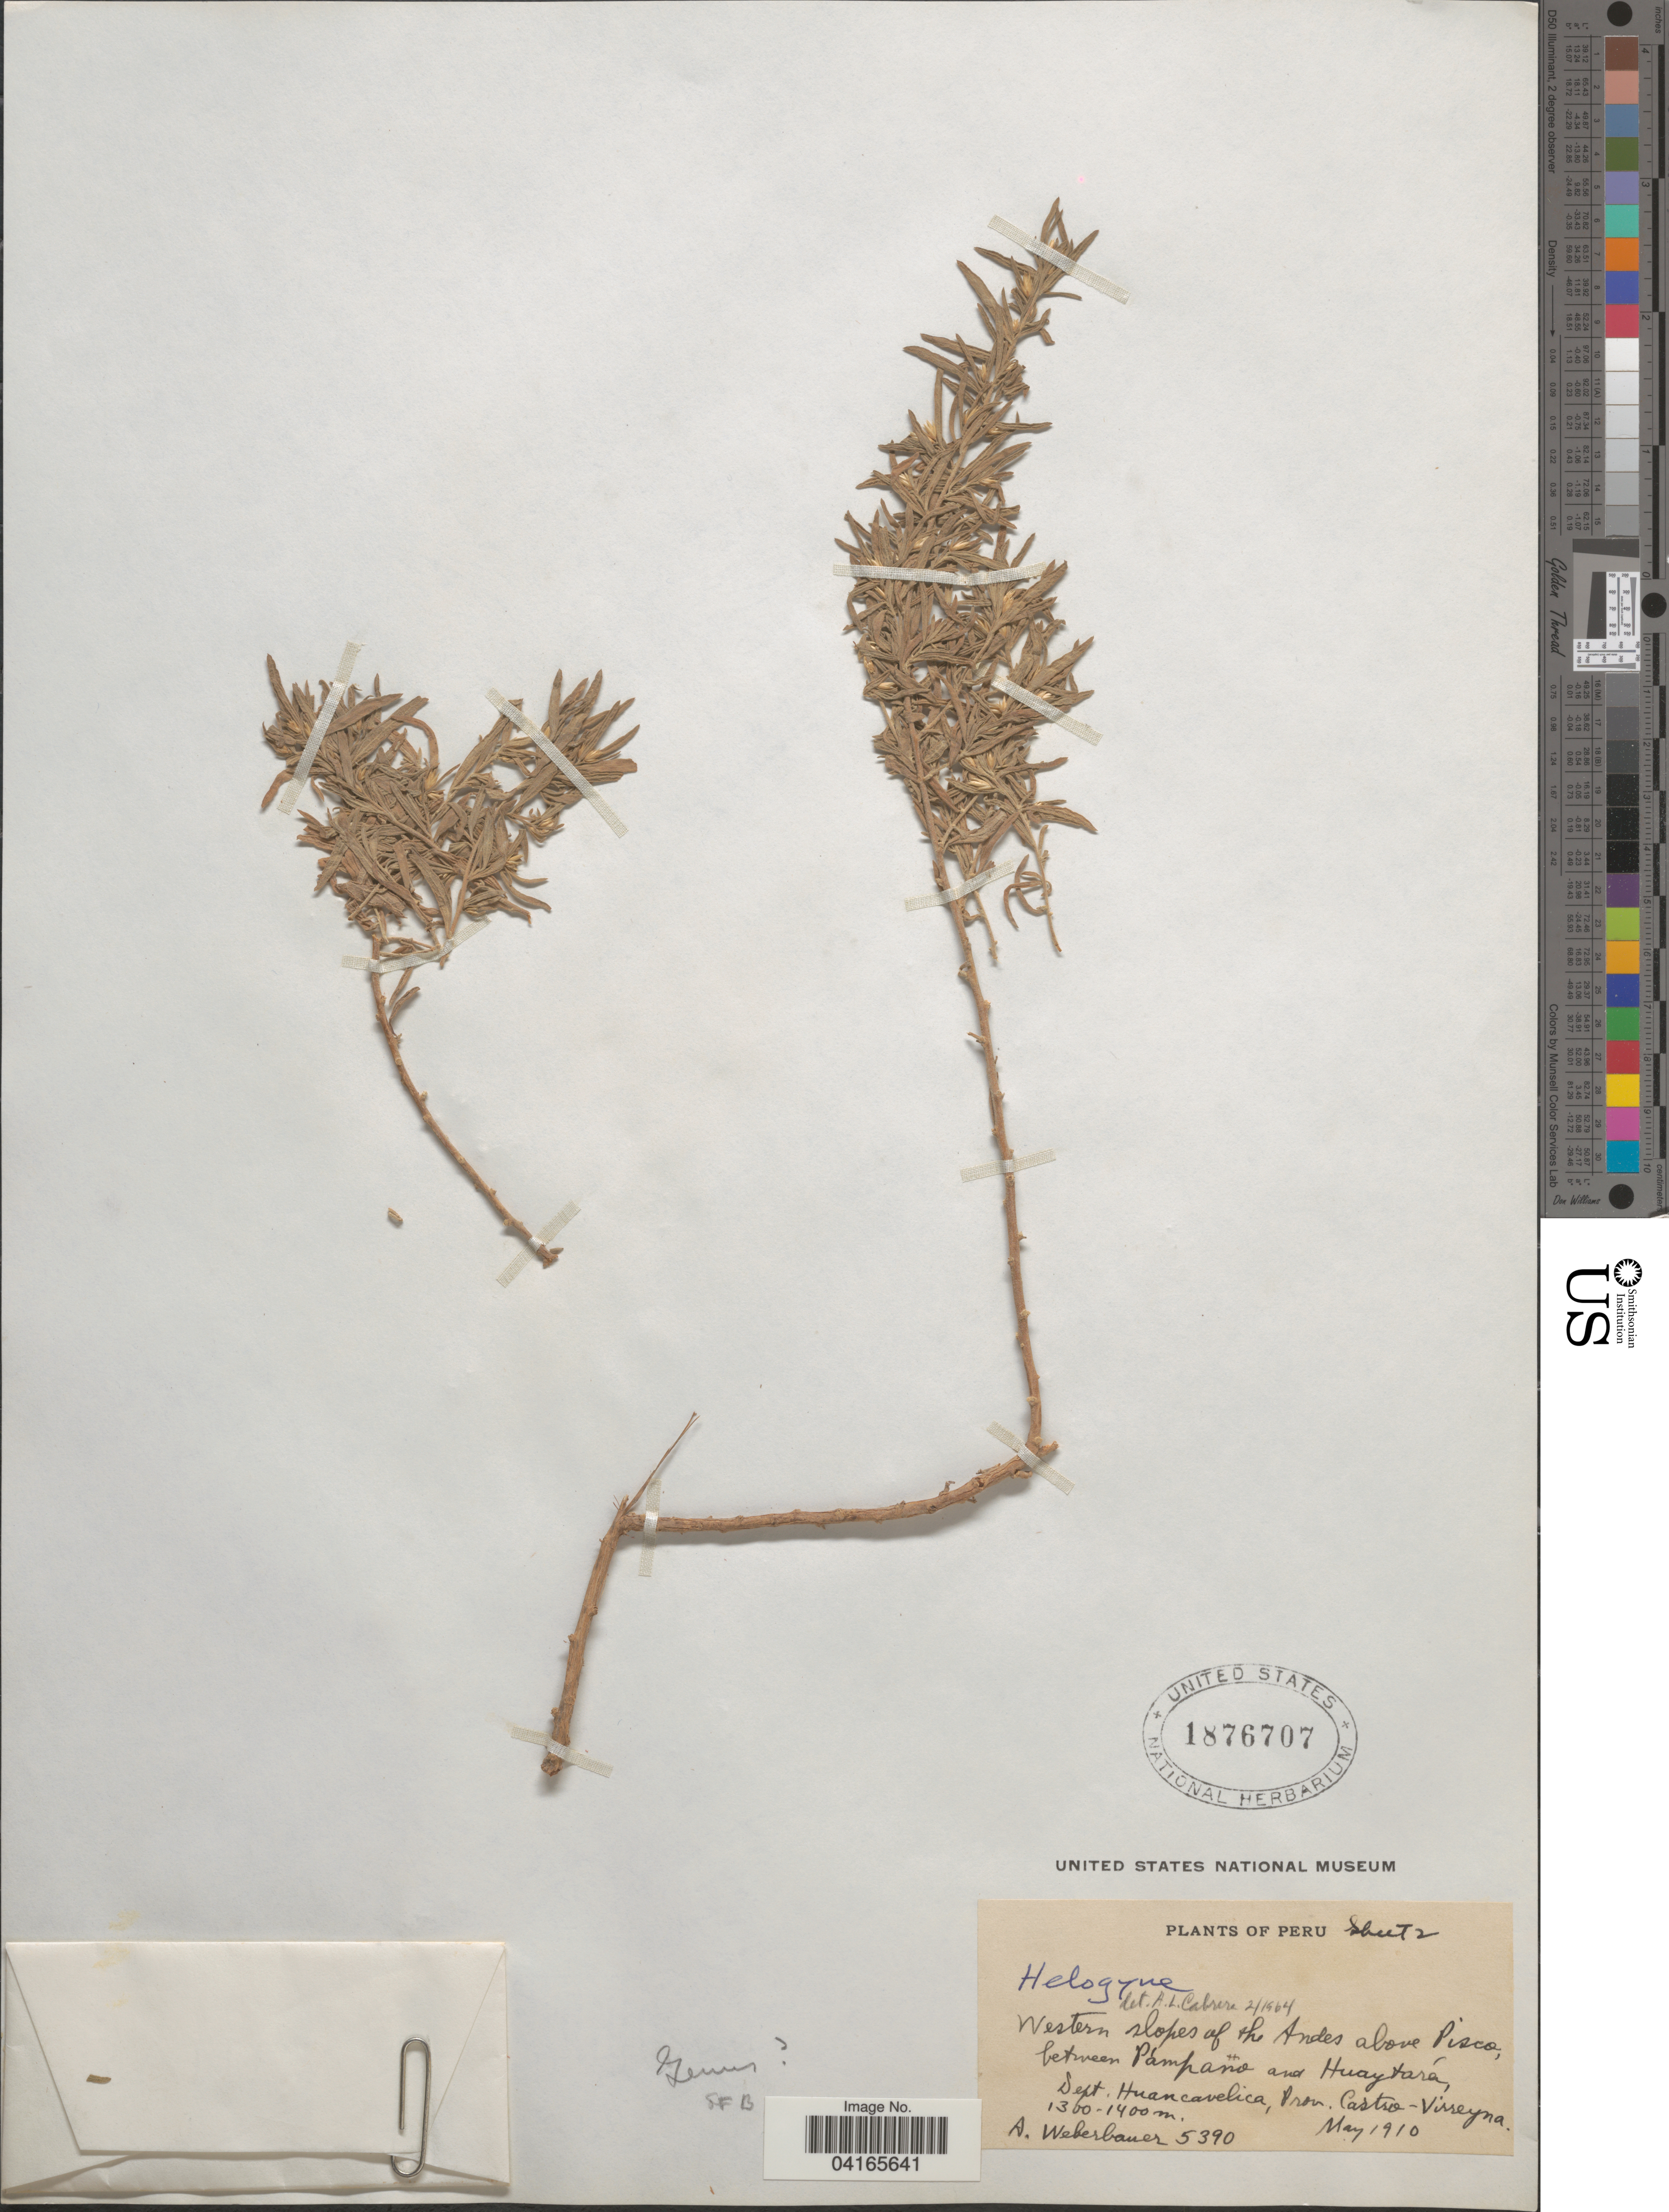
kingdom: Plantae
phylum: Tracheophyta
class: Magnoliopsida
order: Asterales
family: Asteraceae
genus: Helogyne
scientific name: Helogyne sp.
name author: Nutt.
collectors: A. Weberbauer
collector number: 5390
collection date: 1910-05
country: Peru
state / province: Huancavelica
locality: Western slopes of the Andes above Pisco, between Pámpano and Huaytar, Dept. Huancavelica, Prov. Castro-Virreyna.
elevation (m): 1300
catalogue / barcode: US 1876707